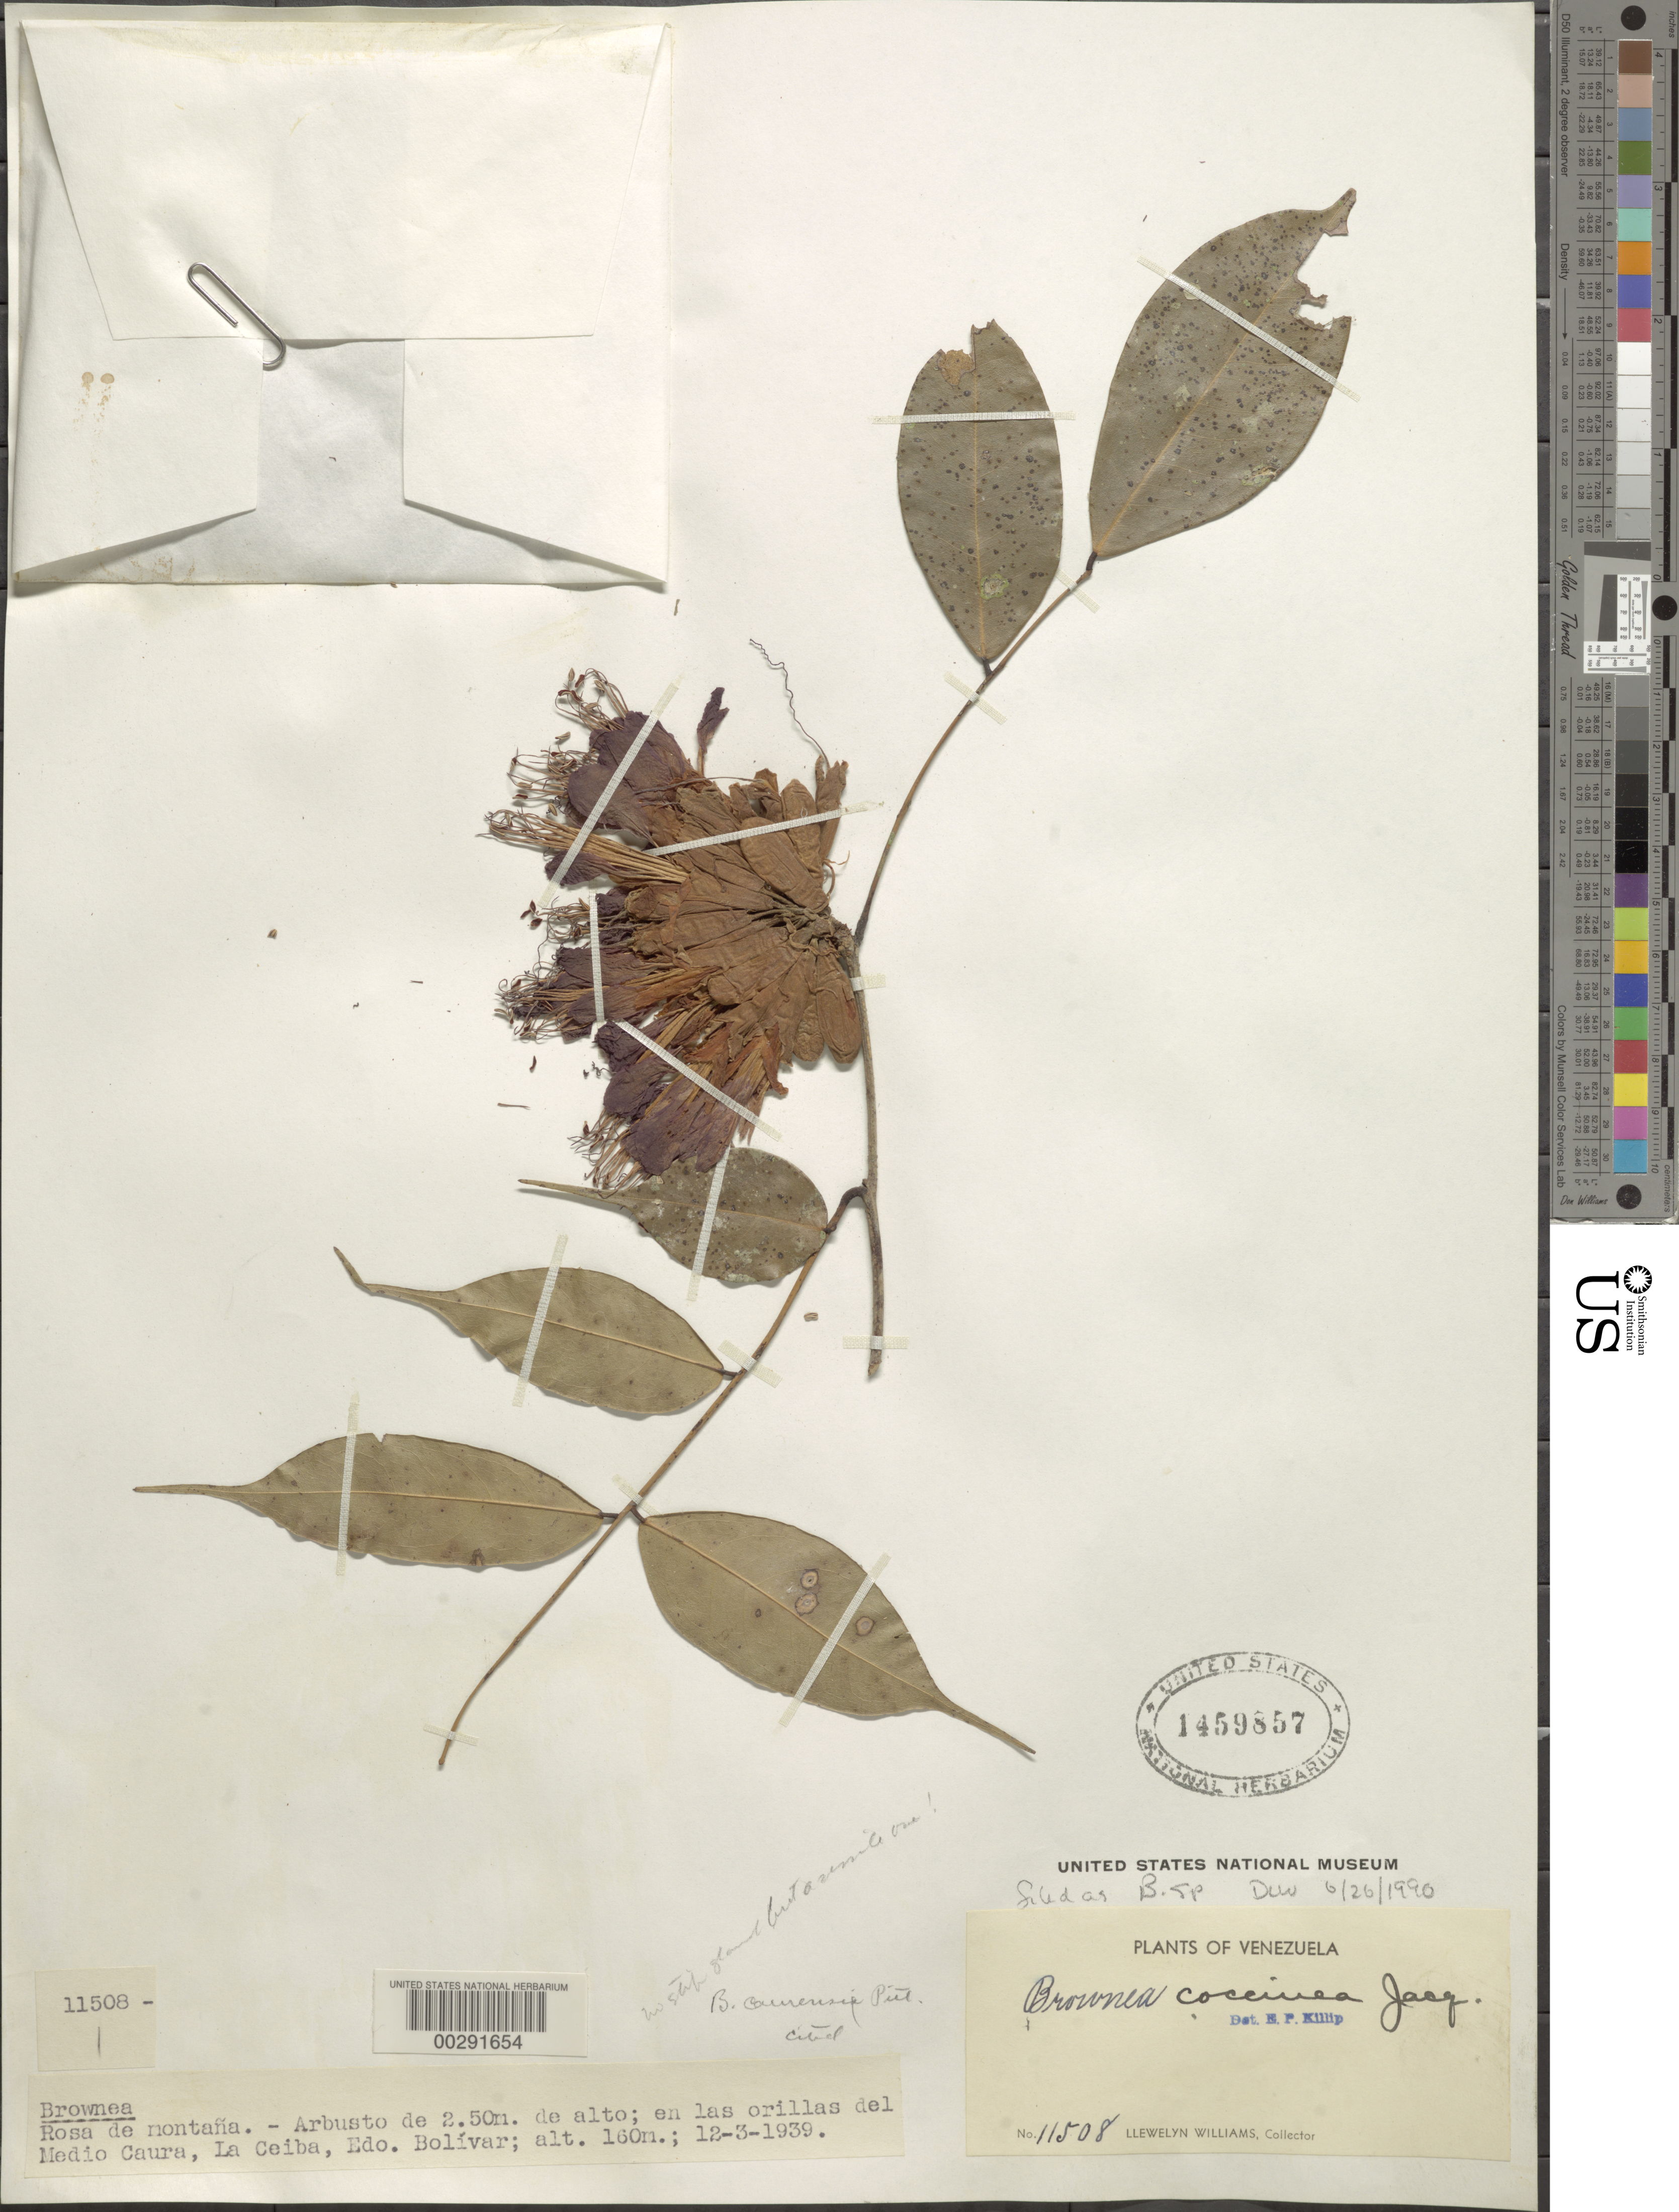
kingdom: Plantae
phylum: Tracheophyta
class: Magnoliopsida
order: Fabales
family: Fabaceae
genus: Brownea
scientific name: Brownea coccinea subsp. coccinea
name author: Jacq.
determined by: Santos-Silva, J.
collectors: Ll. Williams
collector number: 11508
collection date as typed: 12 Mar 1939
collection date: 1939-03-12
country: Venezuela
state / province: Bolivar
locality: At the mouths of medio caura, la ceiba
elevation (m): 160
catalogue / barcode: US 1459857